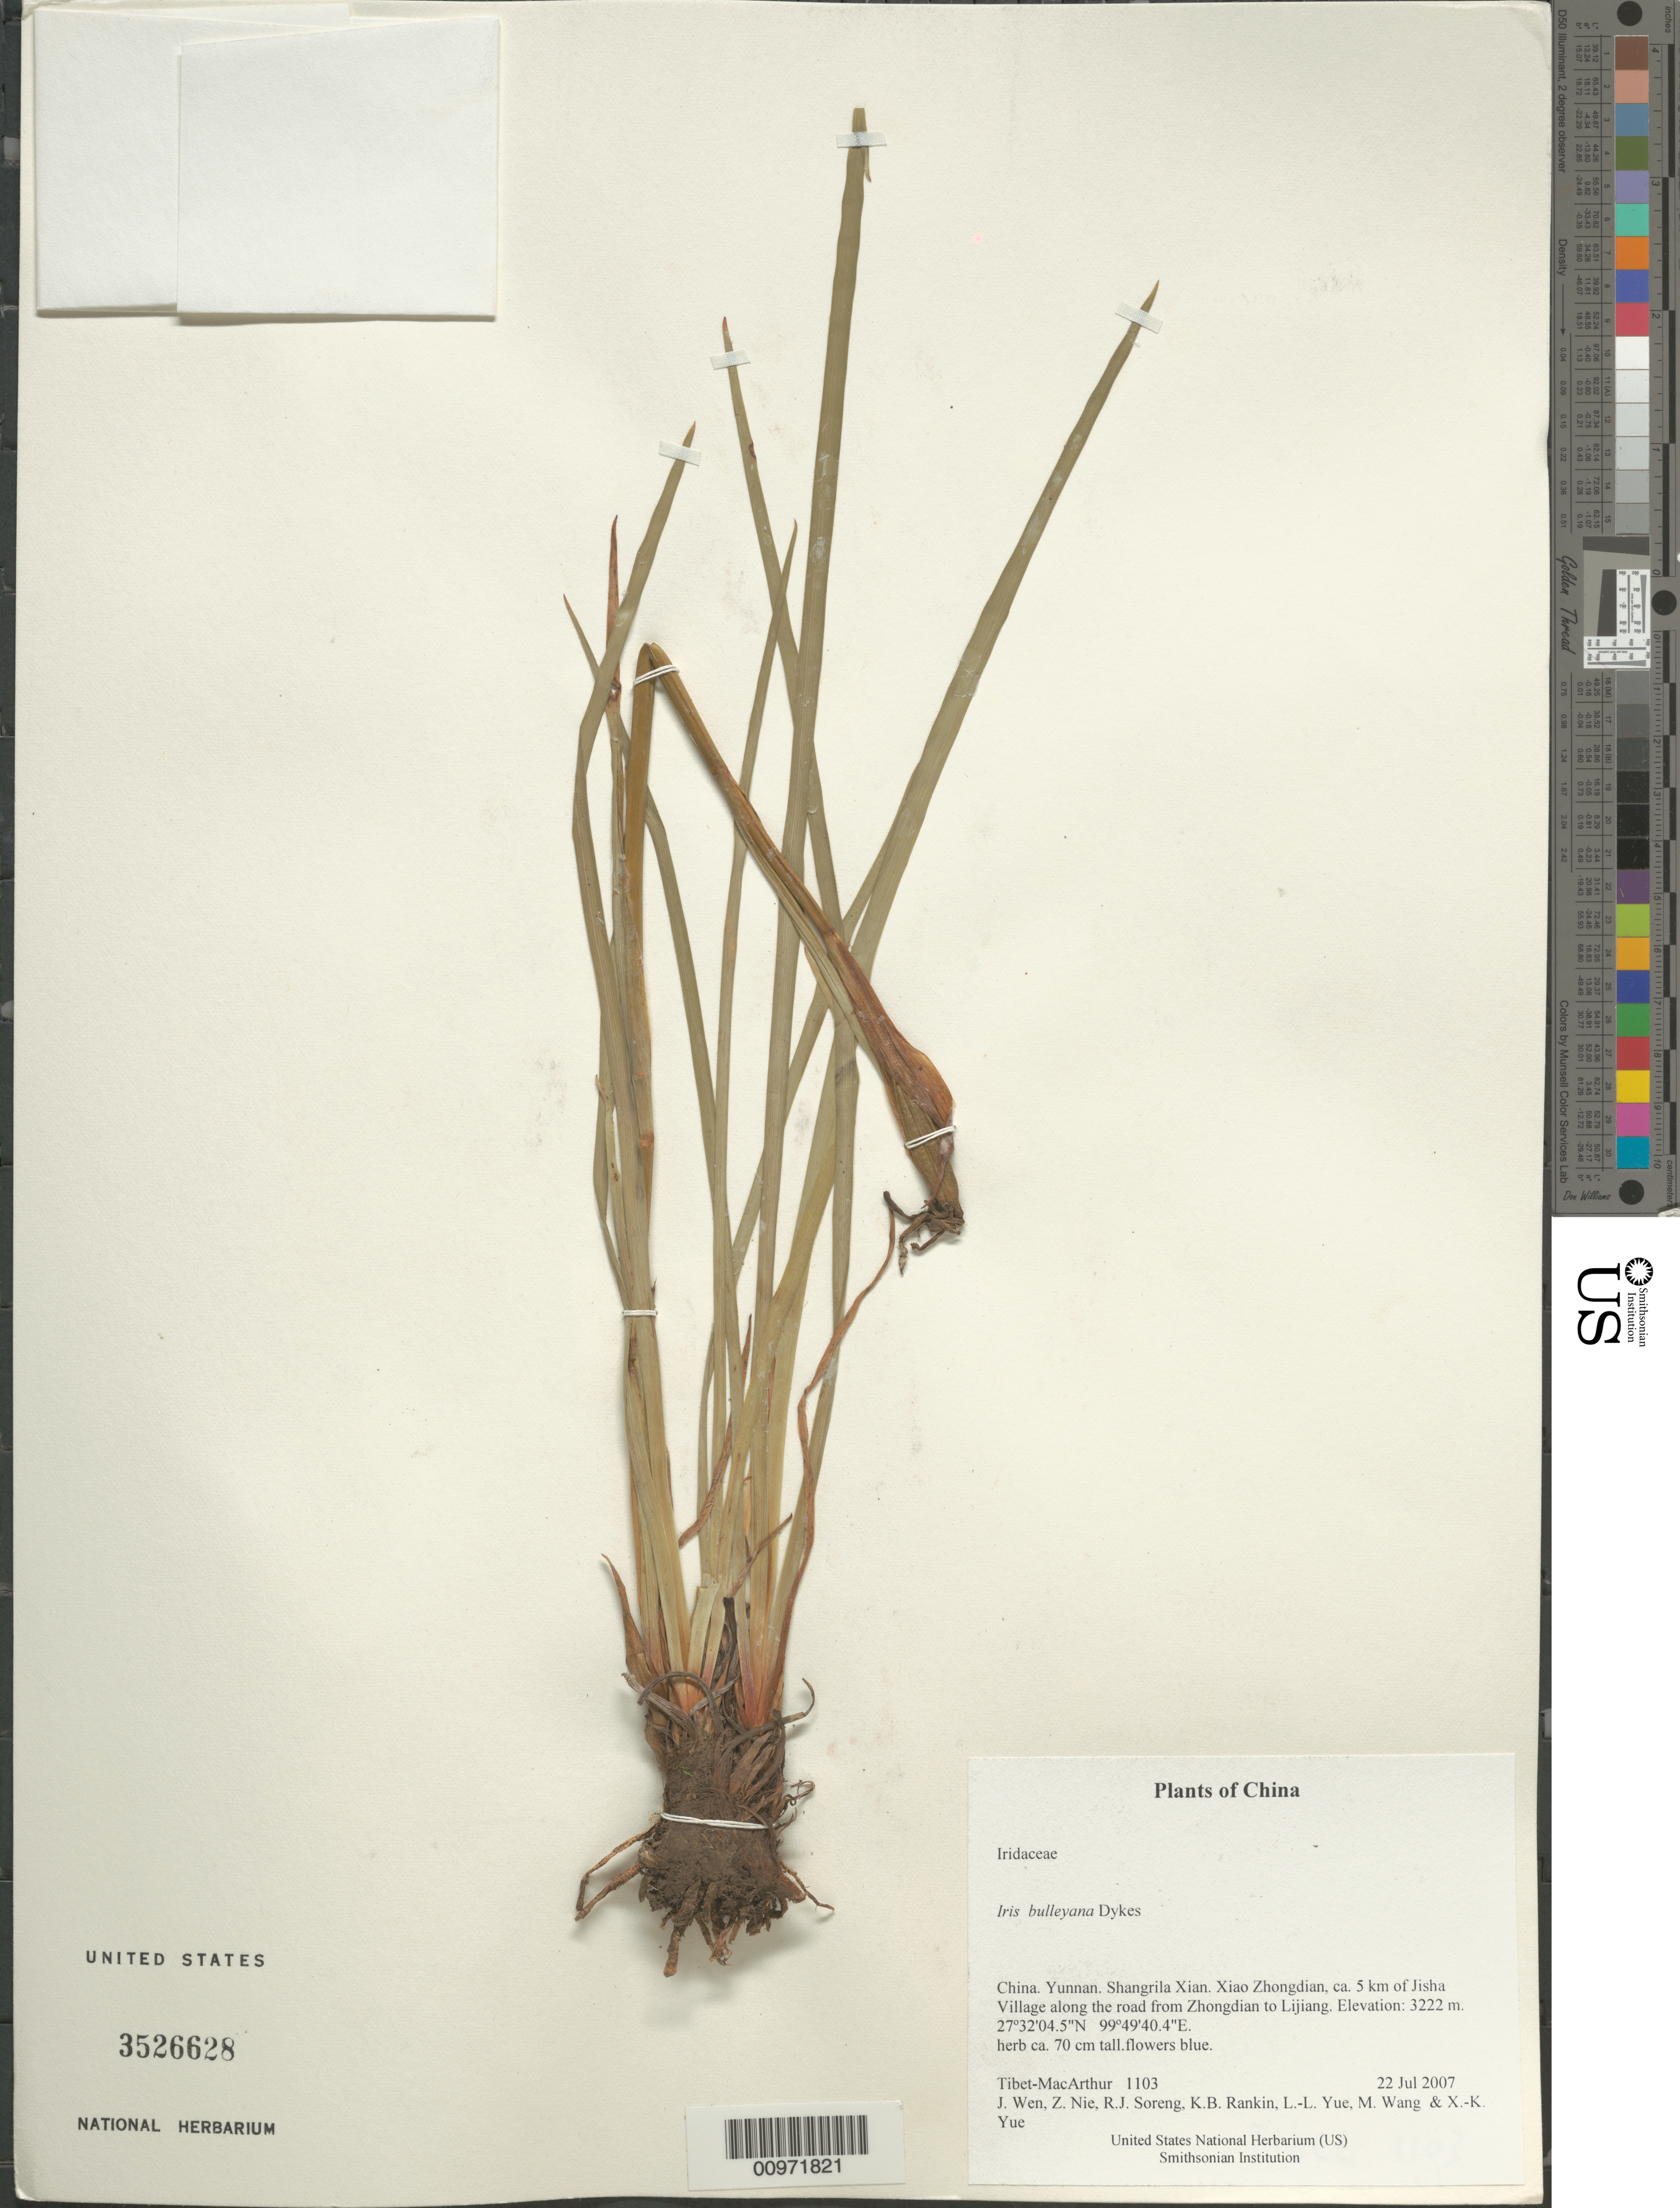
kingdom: Plantae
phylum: Tracheophyta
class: Liliopsida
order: Asparagales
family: Iridaceae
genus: Iris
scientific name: Iris bulleyana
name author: Dykes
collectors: Tibet-MacArthur, J. Wen, Z. Nie, R. J. Soreng, K. Rankin, L. Yue, M. Wang & X. Yue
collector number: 1103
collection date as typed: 22 Jul 2007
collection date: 2007-07-22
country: China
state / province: Yunnan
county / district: Shangrila Xian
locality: Xiao Zhongdian, ca. 5 km of Jisha Village along the road from Zhongdian to Lijiang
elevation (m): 3222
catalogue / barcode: US 3526628